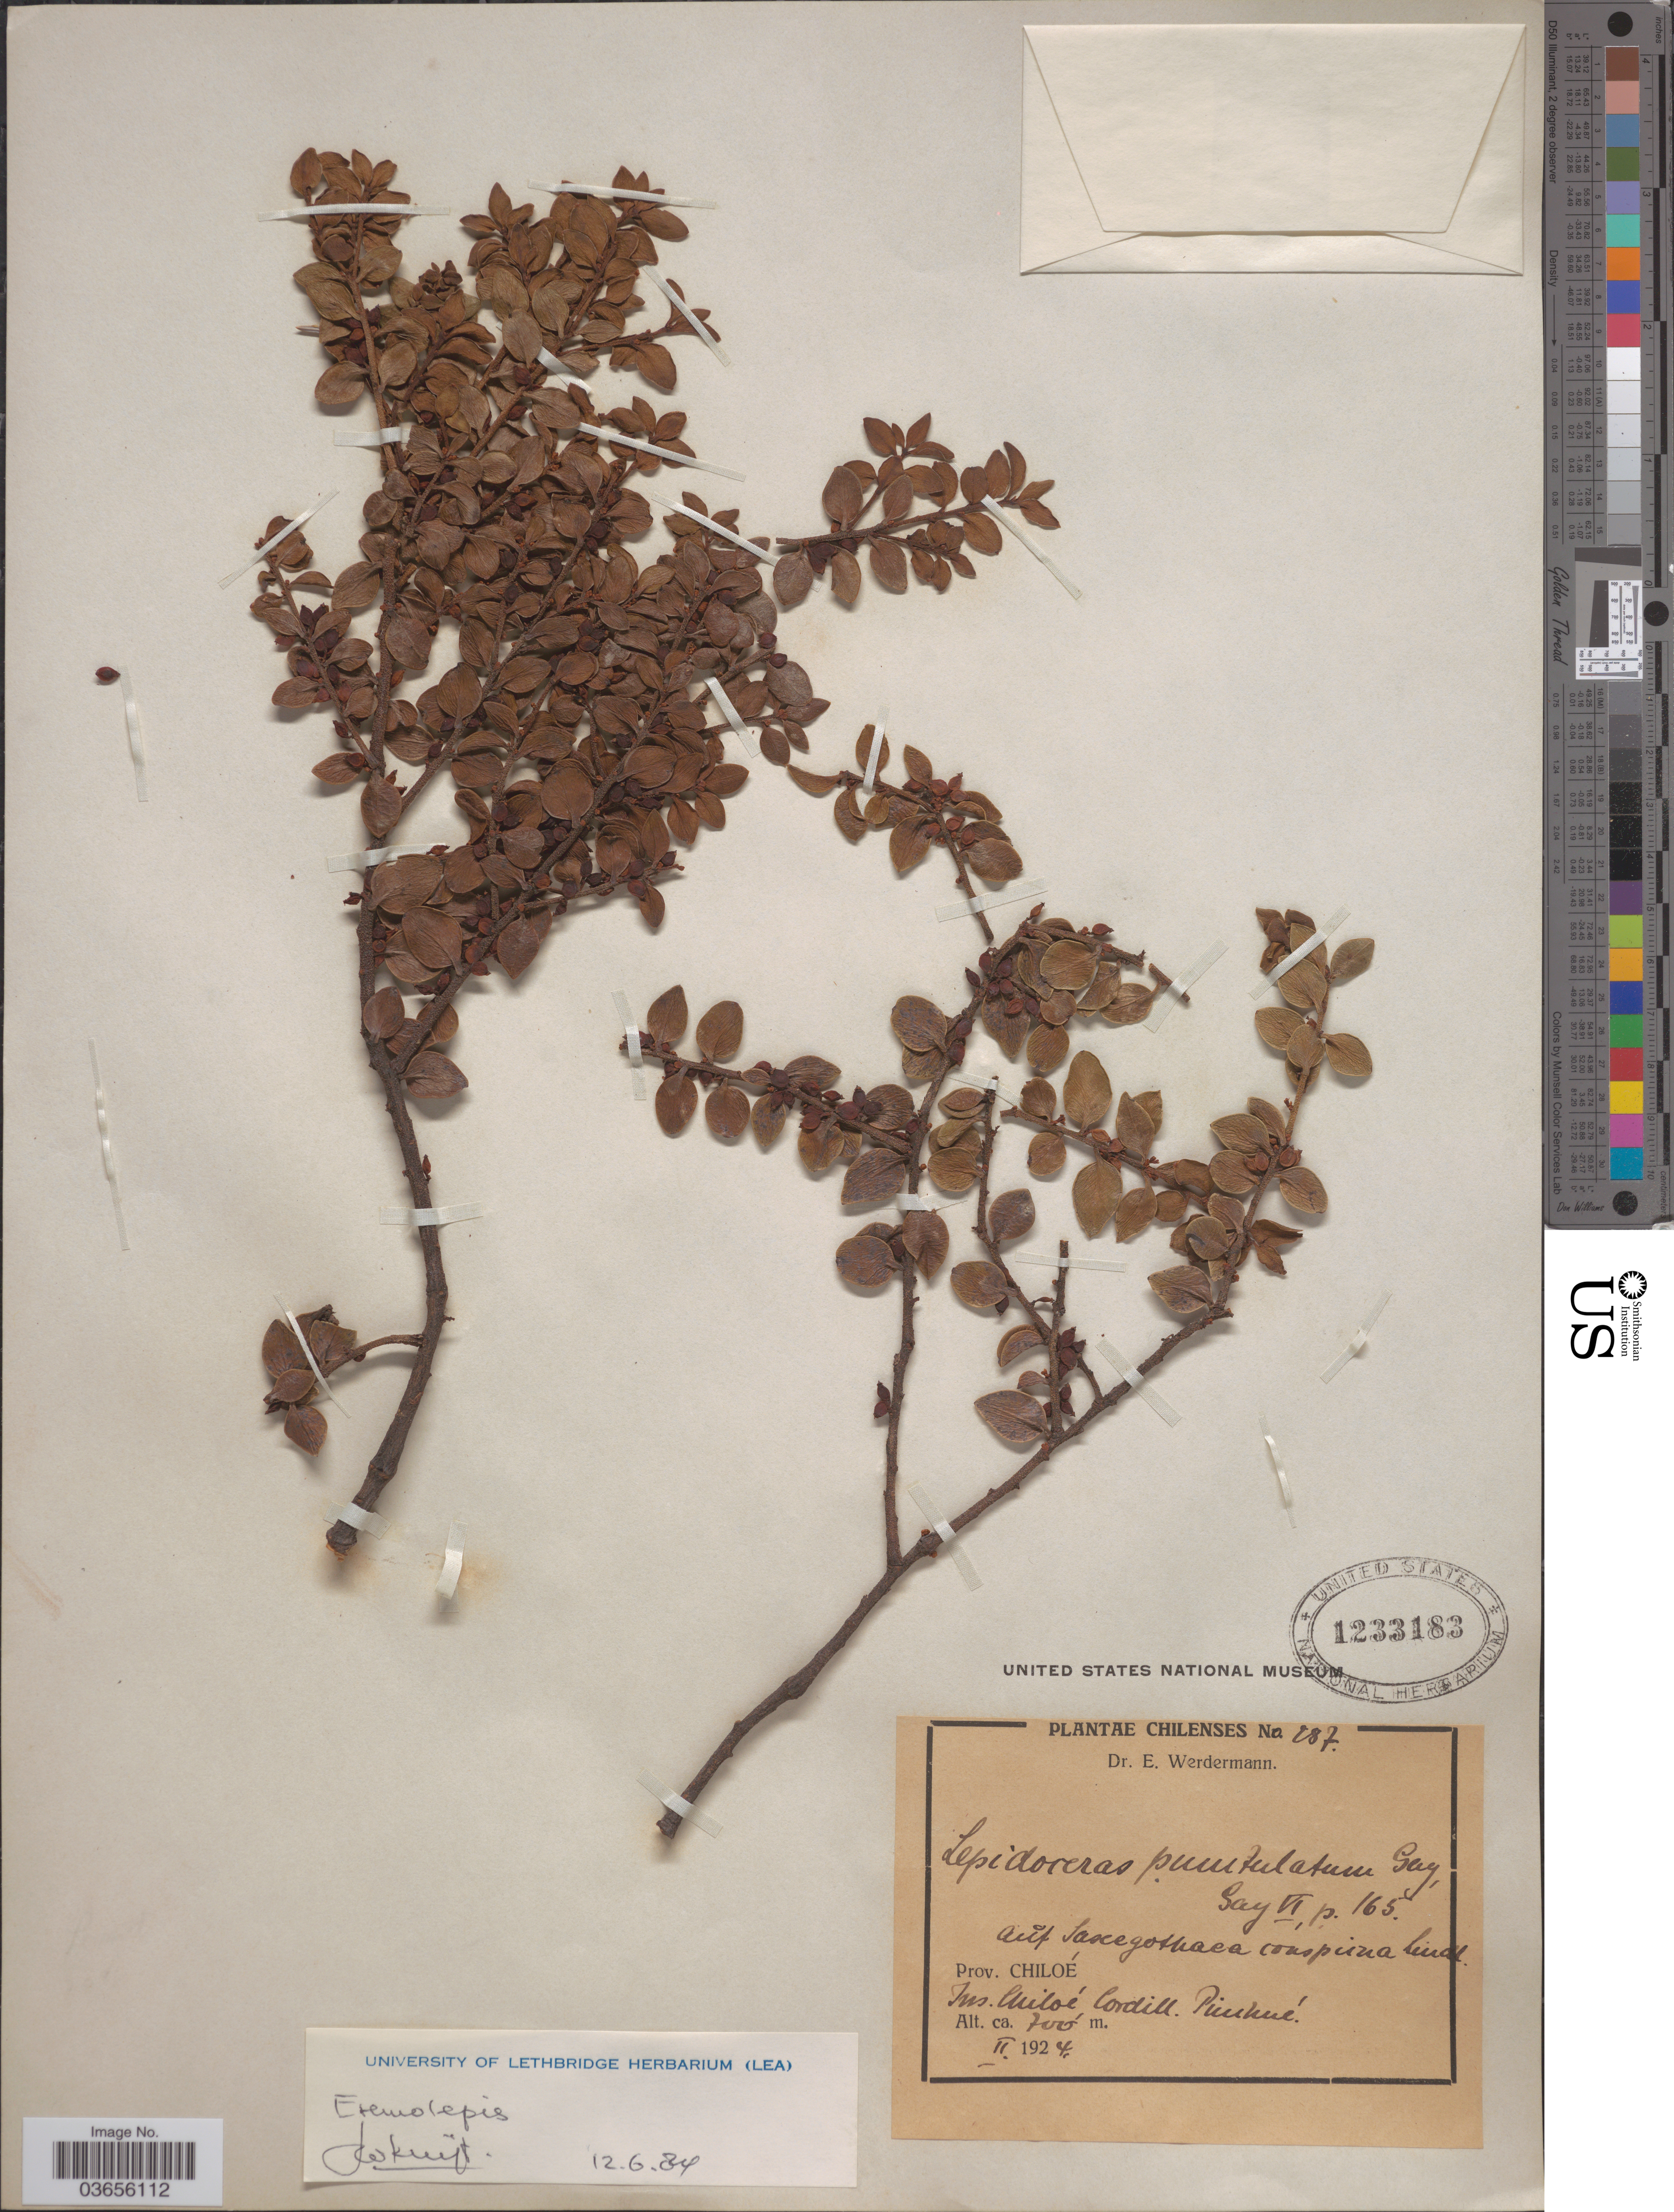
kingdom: Plantae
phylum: Tracheophyta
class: Magnoliopsida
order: Santalales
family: Santalaceae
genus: Antidaphne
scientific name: Antidaphne punctulata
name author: (Clos) Kuijt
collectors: E. Werdermann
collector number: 287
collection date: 1924-02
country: Chile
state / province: Arica y Parinacota (XV)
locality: Prov. Chiloé. Ins. Chiloé, Cordill. Pinihue.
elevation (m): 700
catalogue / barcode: US 1233183